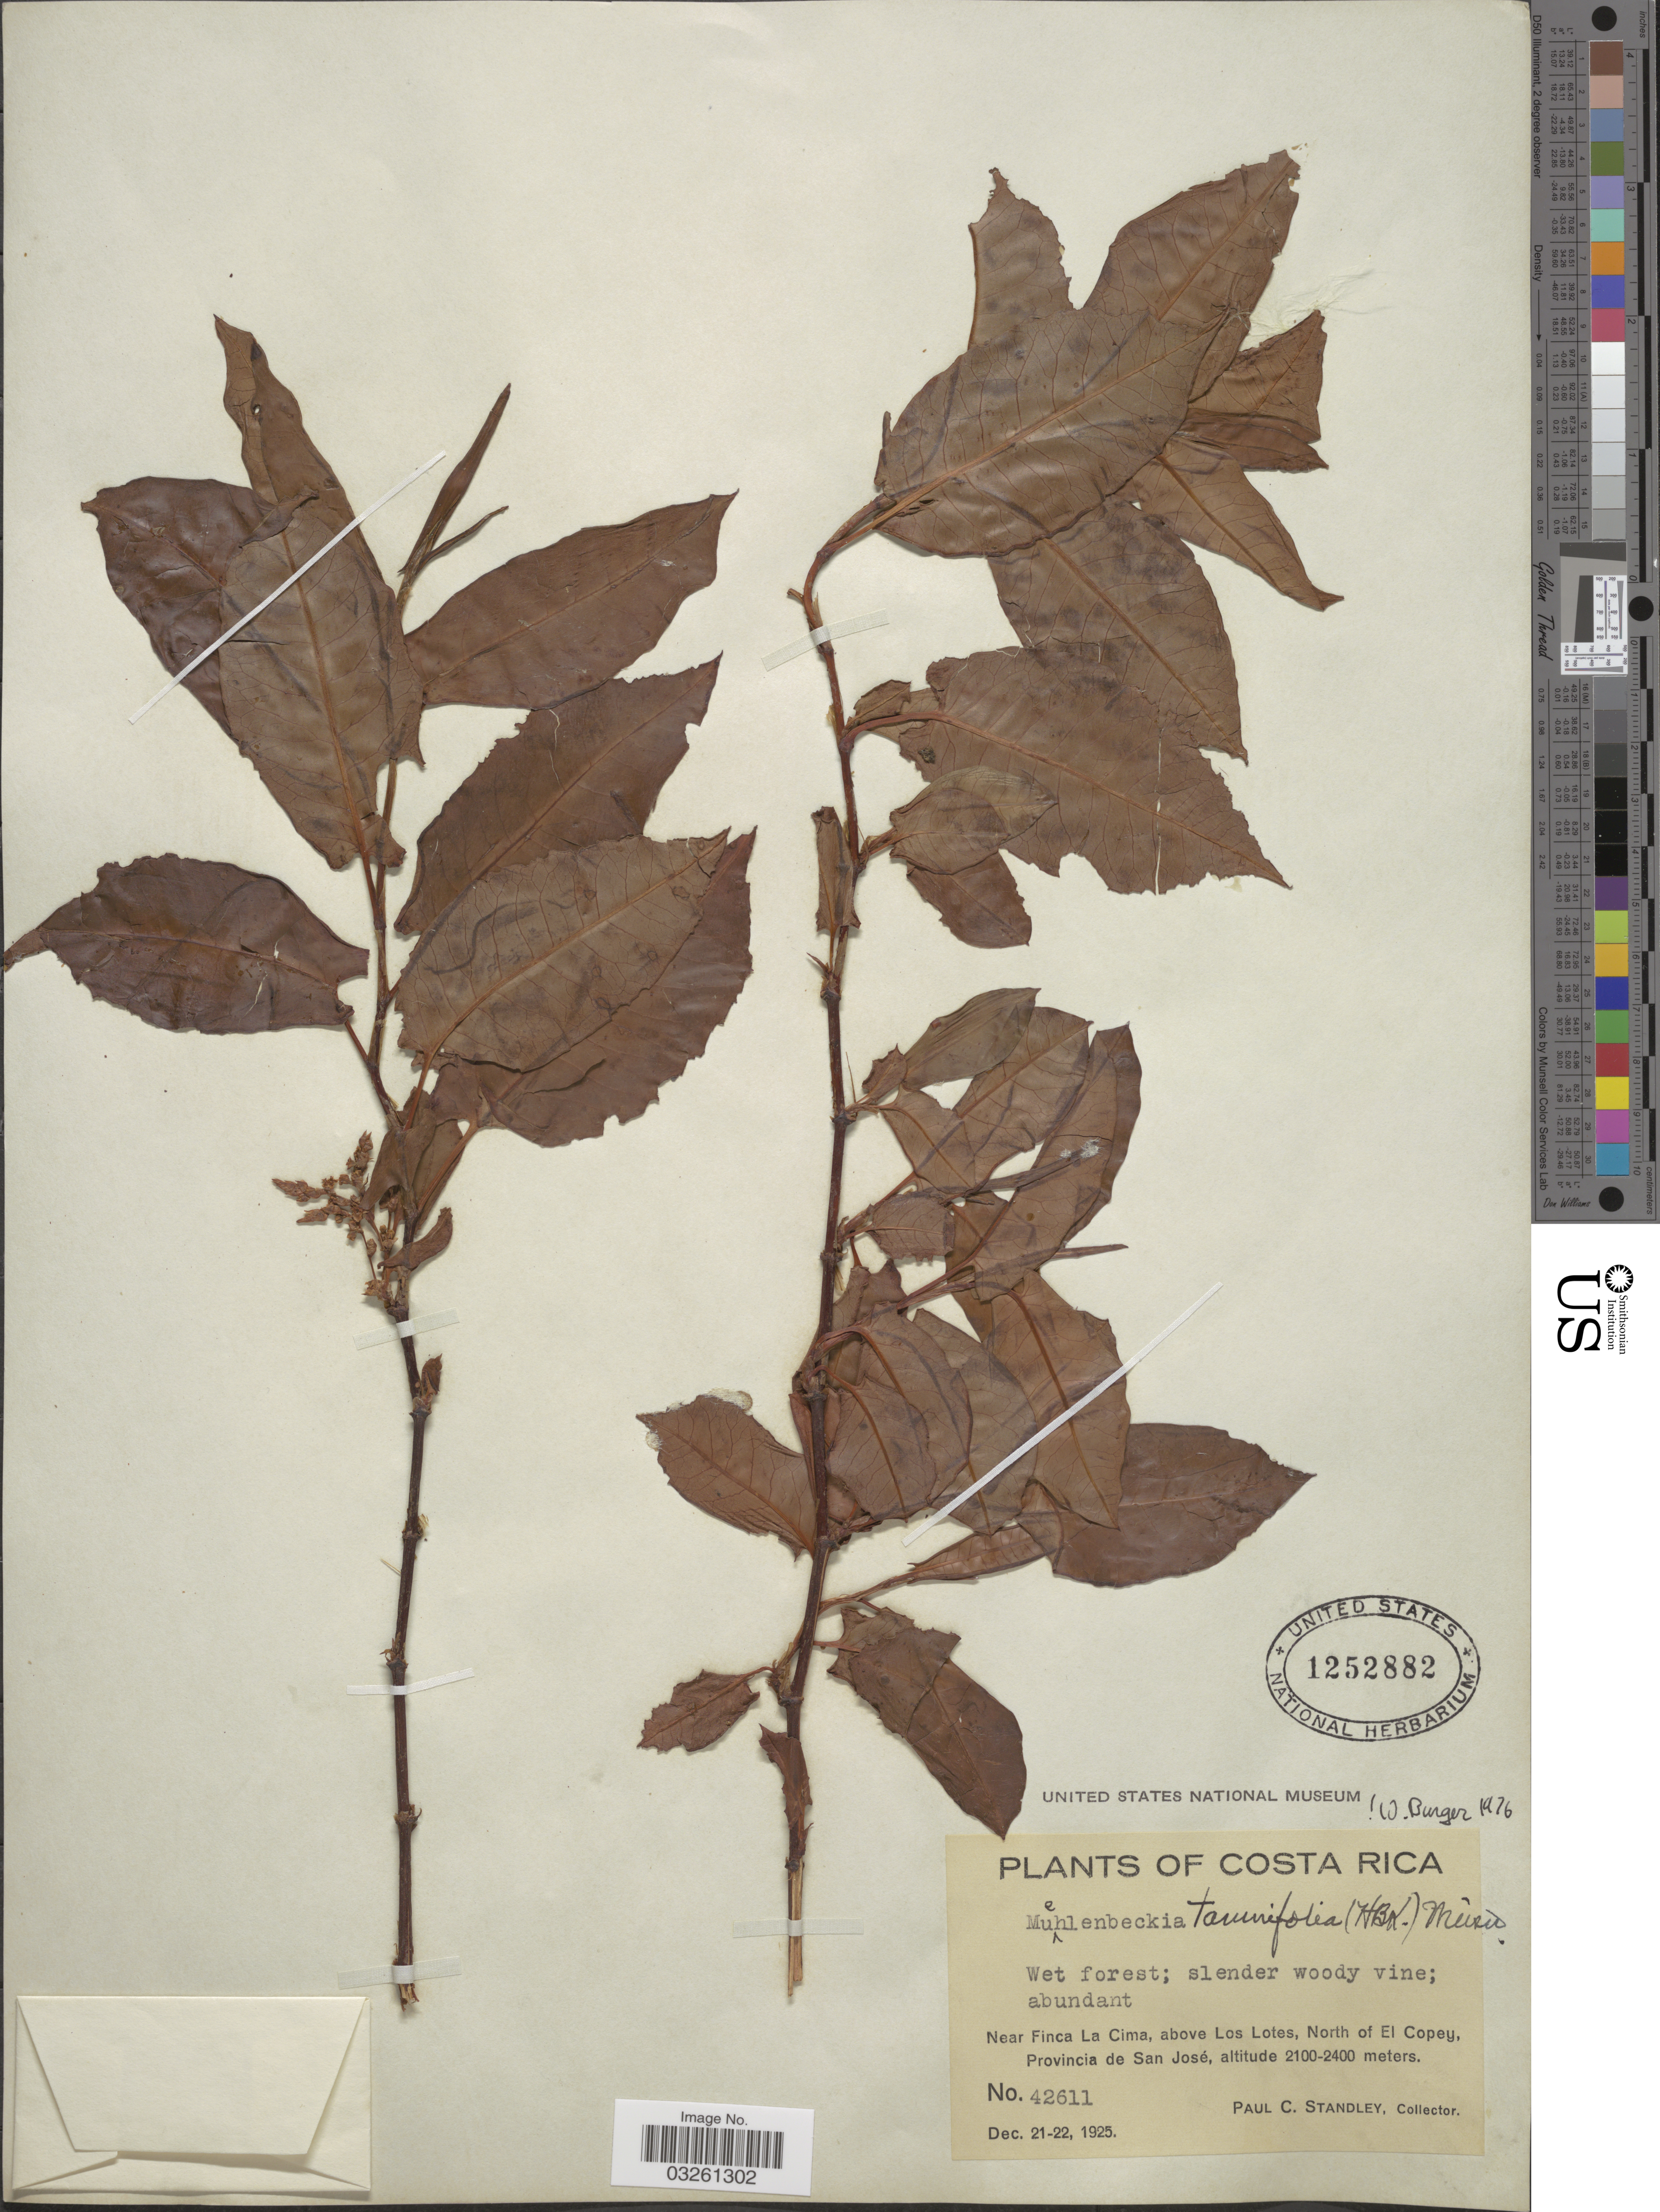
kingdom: Plantae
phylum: Tracheophyta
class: Magnoliopsida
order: Caryophyllales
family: Polygonaceae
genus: Muehlenbeckia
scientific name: Muehlenbeckia tamnifolia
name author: (Kunth) Meisn.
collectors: P. C. Standley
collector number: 42611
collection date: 1925-12-21/1925-12-22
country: Costa Rica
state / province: San José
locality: Near Finca La Cima, above Los Lotes, North of El Copey.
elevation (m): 2100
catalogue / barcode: US 1252882